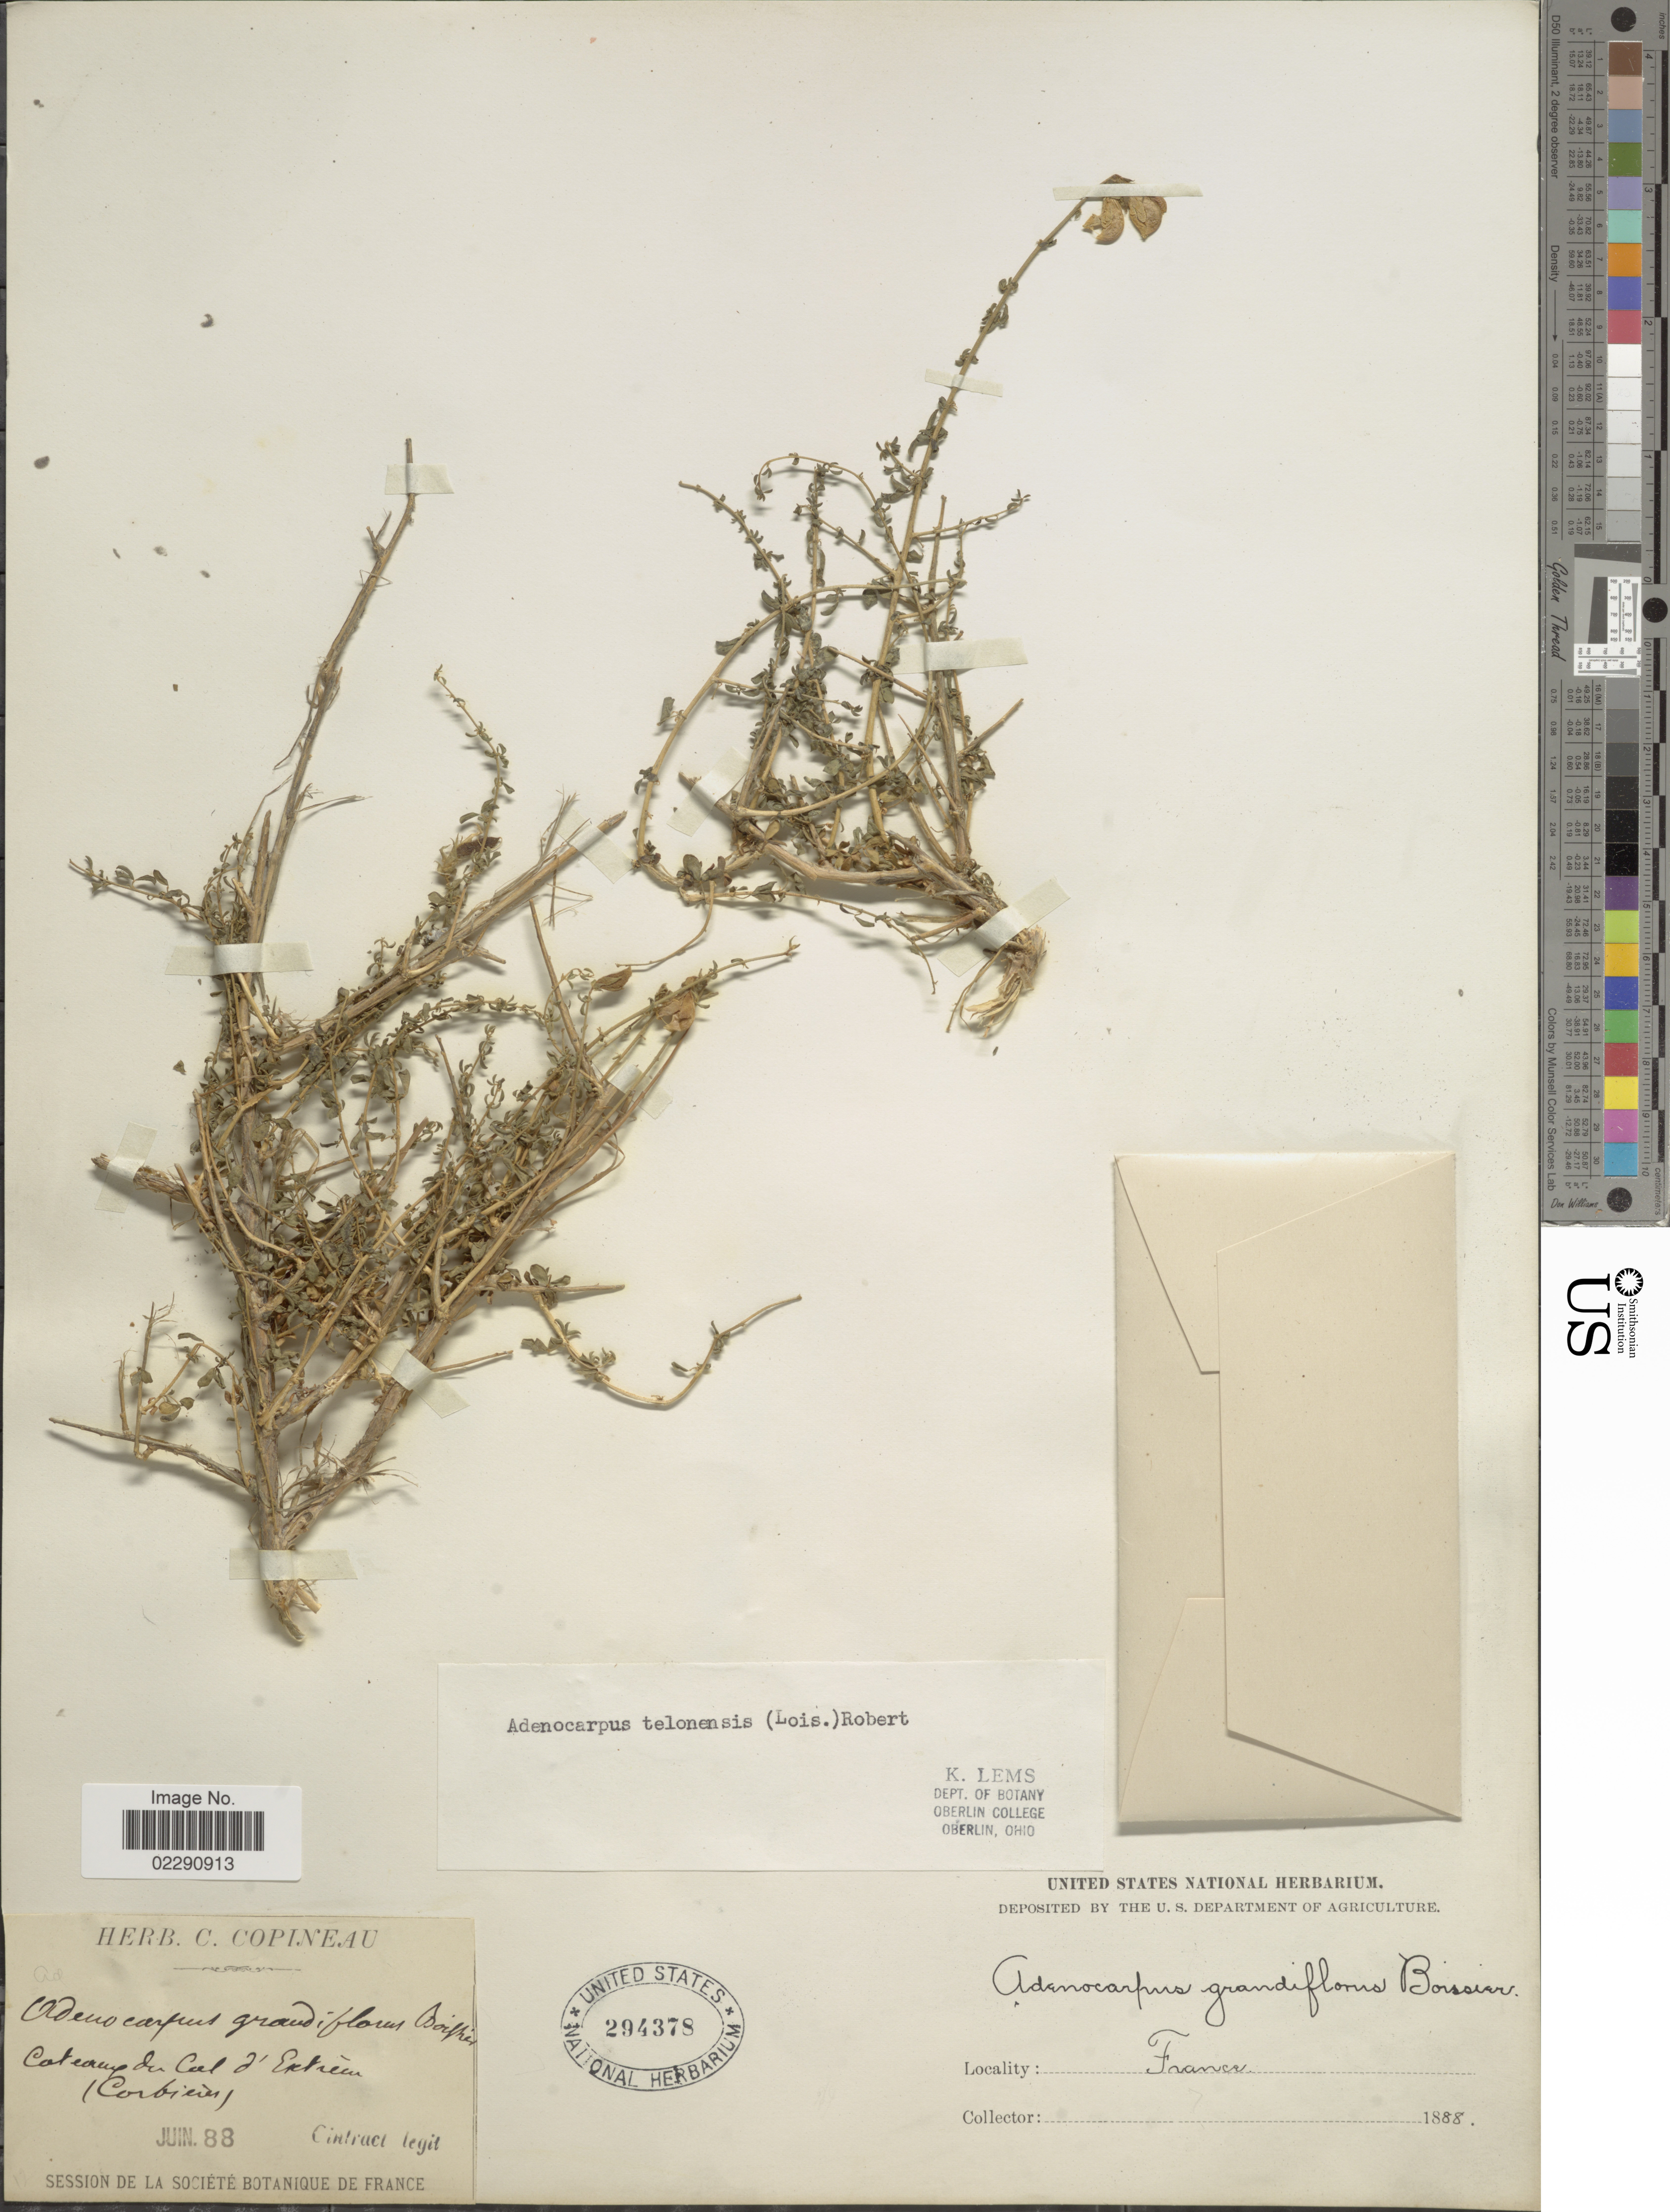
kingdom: Plantae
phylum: Tracheophyta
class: Magnoliopsida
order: Fabales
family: Fabaceae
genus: Adenocarpus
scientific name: Adenocarpus telonensis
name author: (Loisel.) DC.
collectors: Cintract, --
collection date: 1888-06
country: France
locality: Coteaux du col d'Extrem (Corbieres)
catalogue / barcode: US 294378